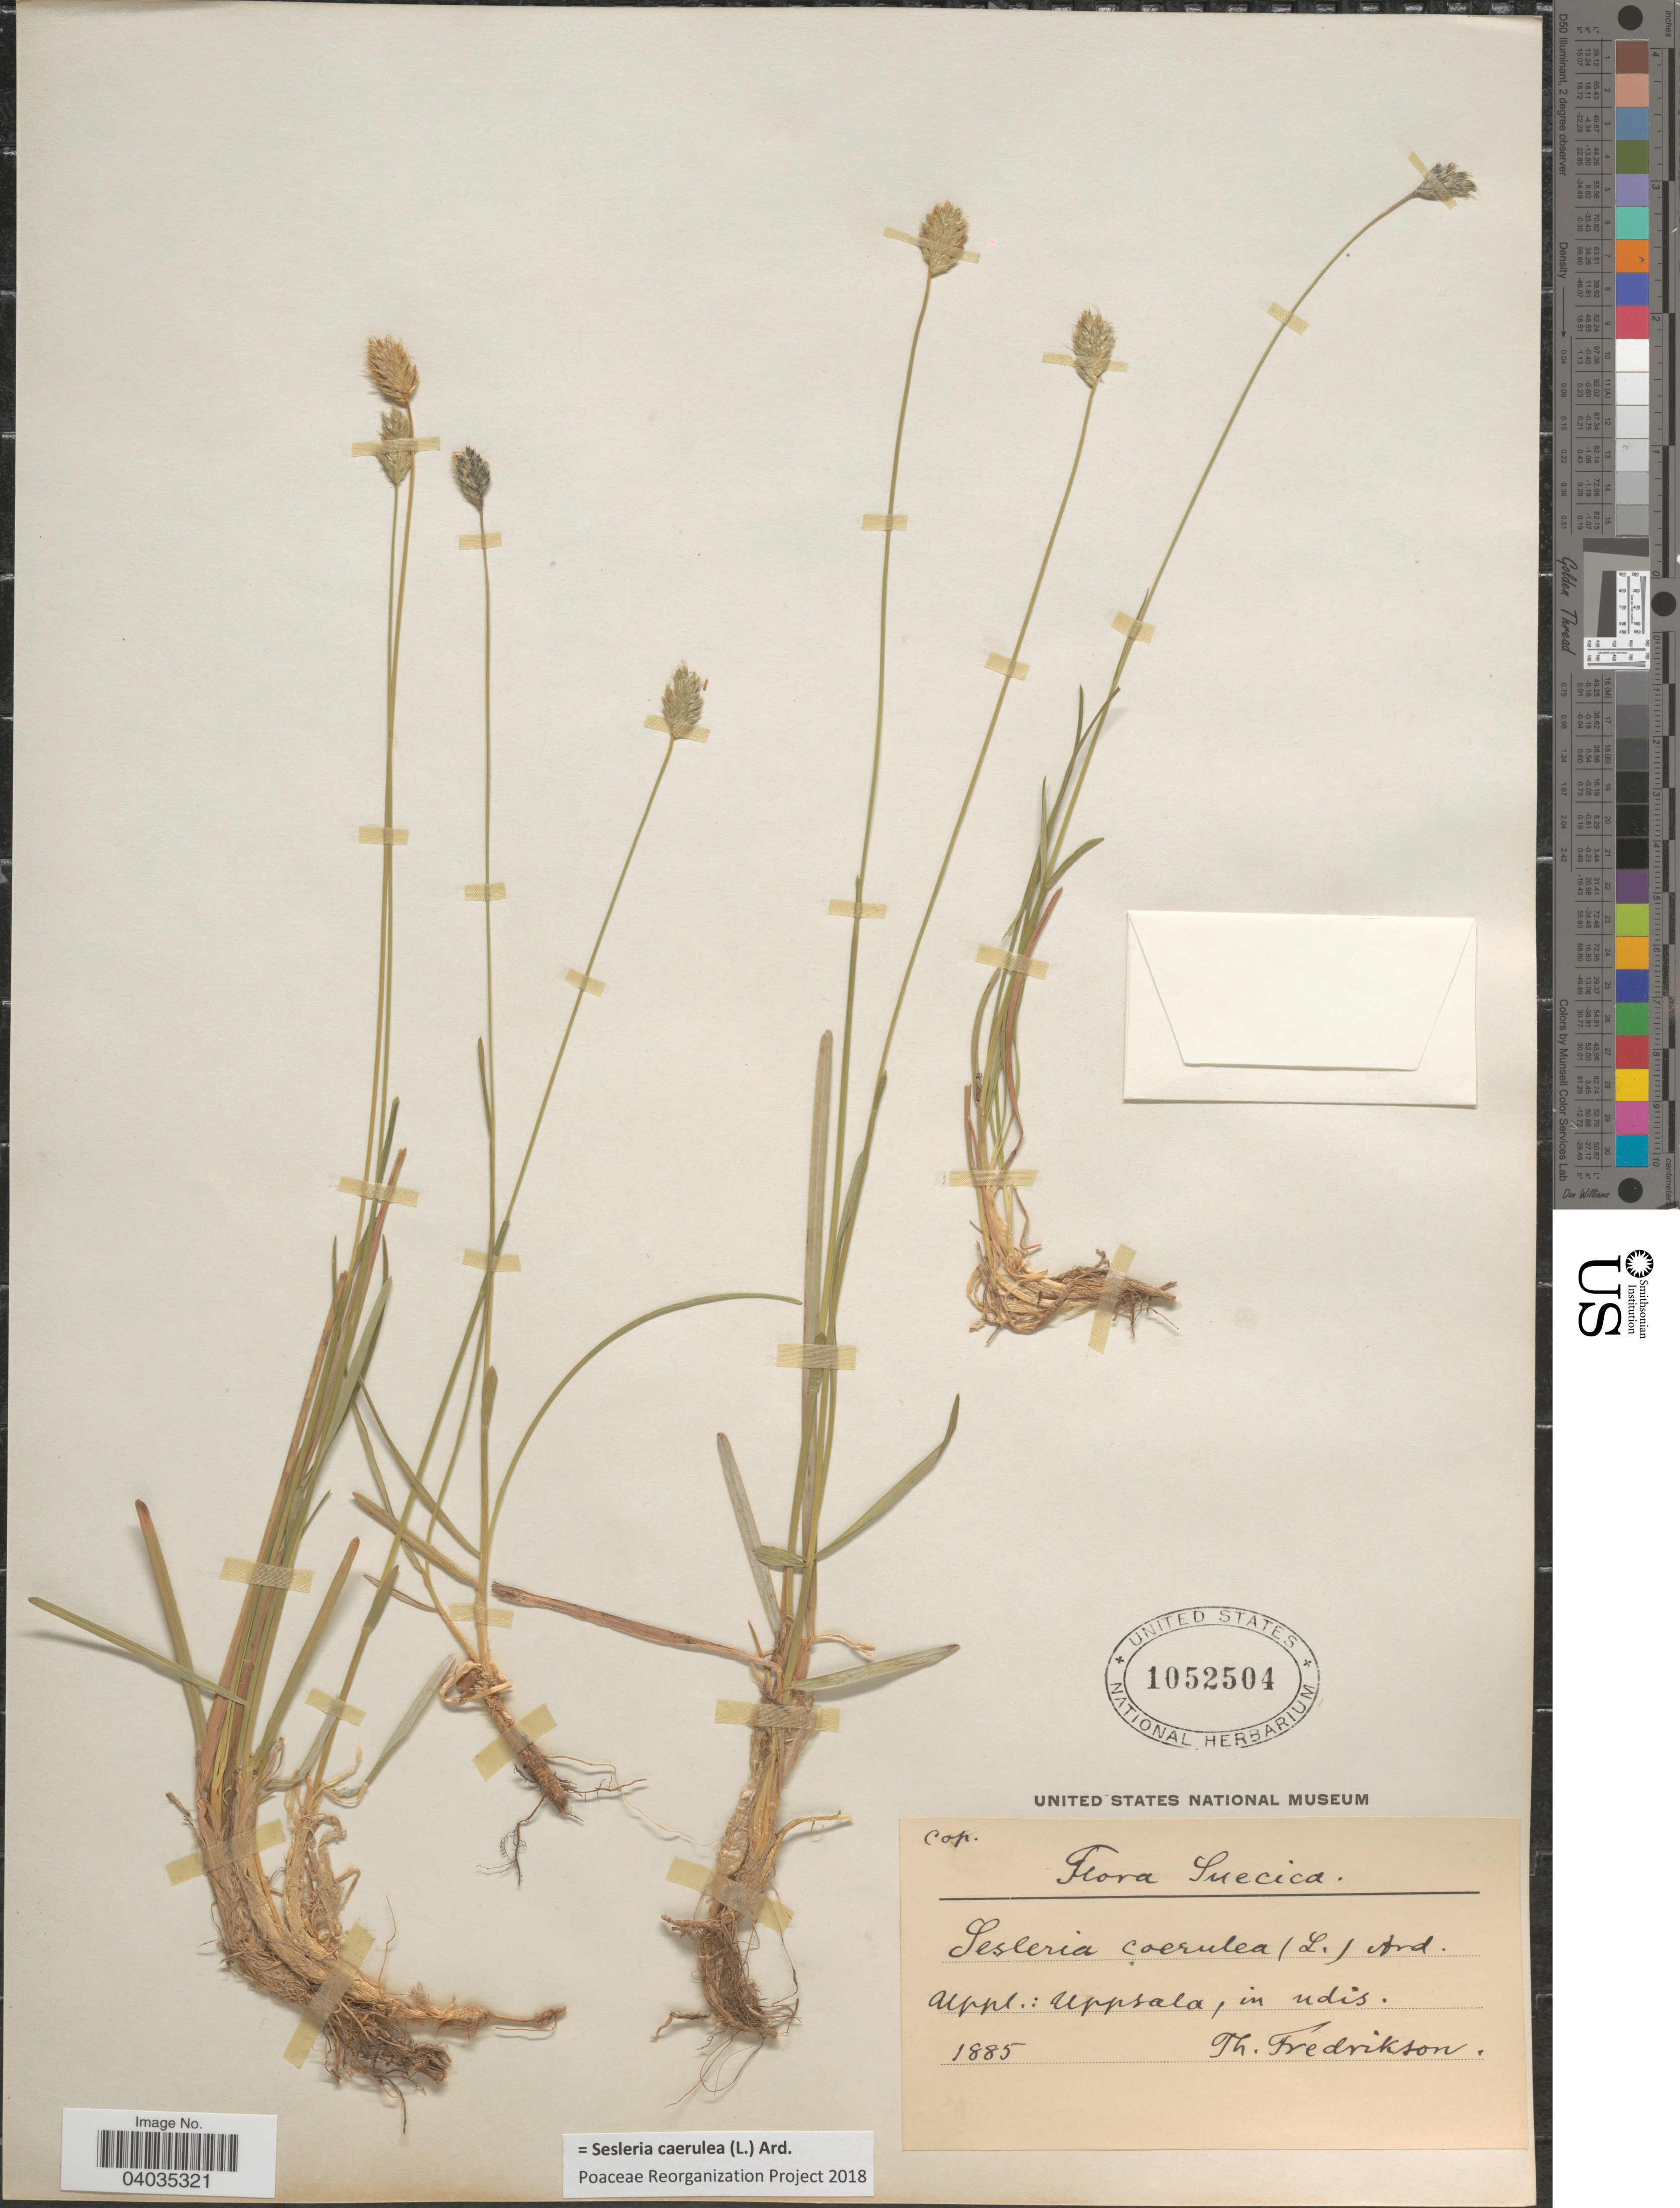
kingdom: Plantae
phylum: Tracheophyta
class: Liliopsida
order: Poales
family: Poaceae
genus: Sesleria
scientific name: Sesleria caerulea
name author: (L.) Ard.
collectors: T. Fredrikson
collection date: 1885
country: Sweden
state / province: Uppsala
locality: Suecica. Uppl.: Uppsala, in udis.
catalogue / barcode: US 1052504